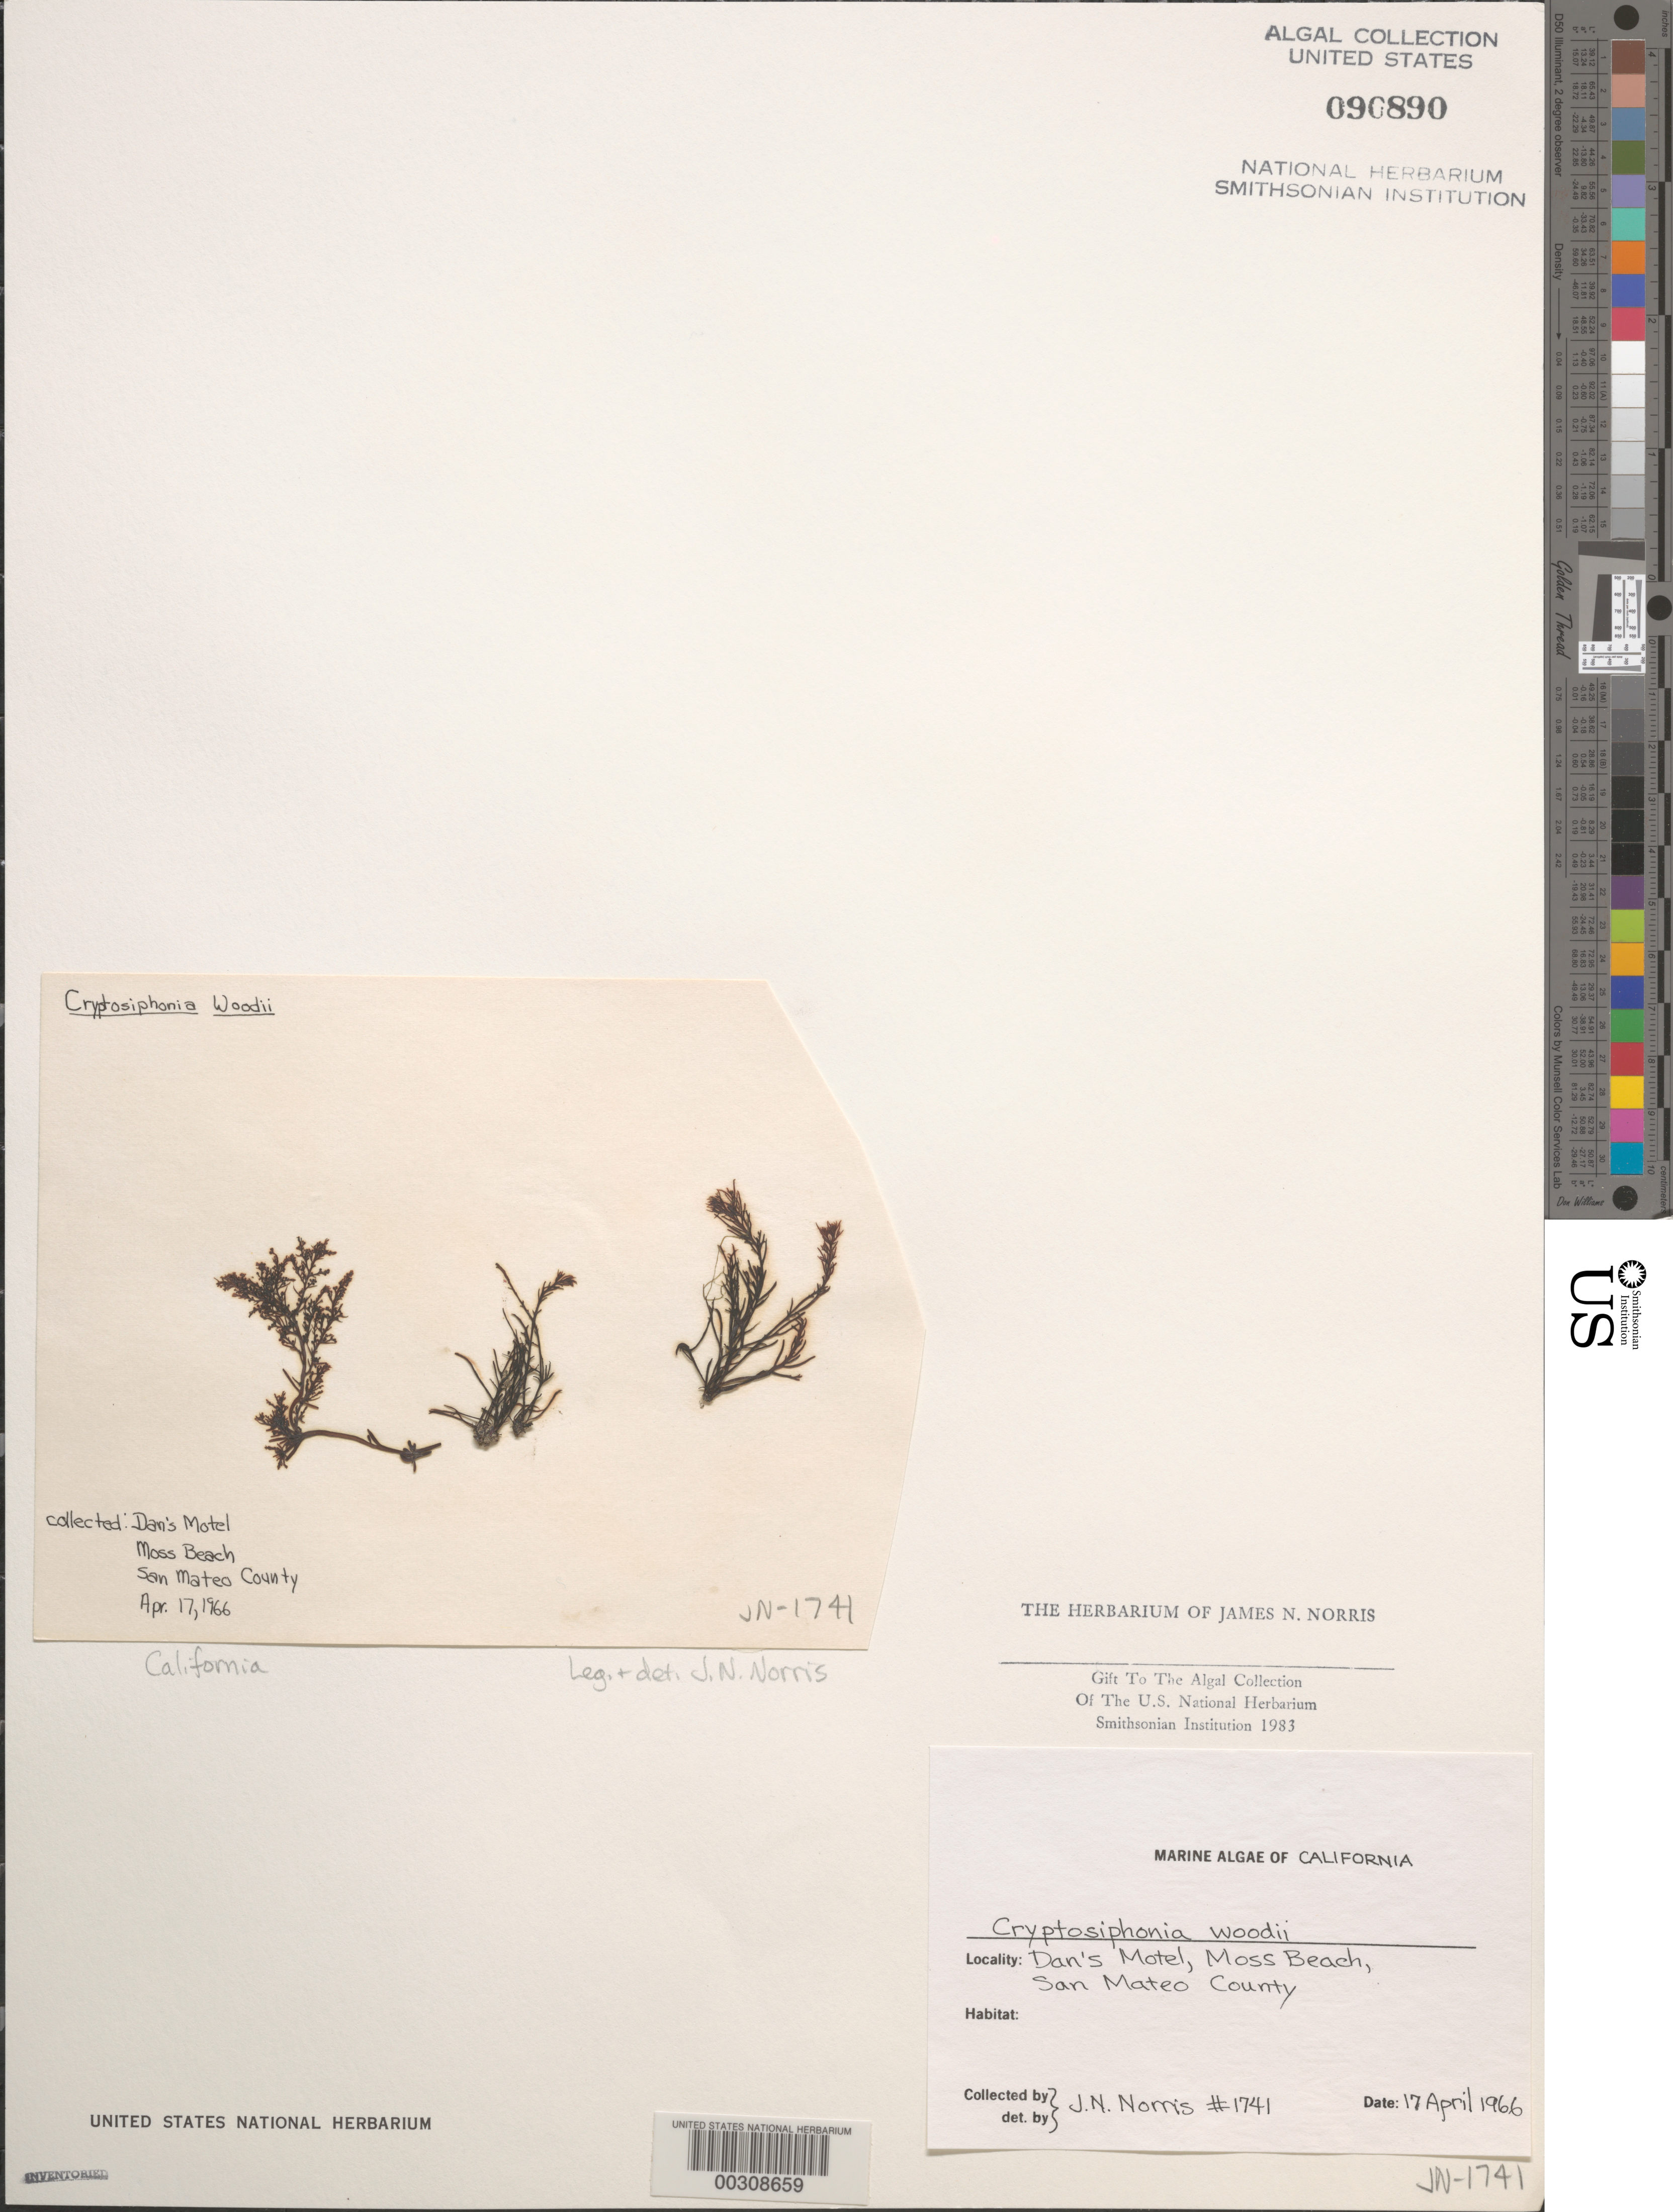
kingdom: Plantae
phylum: Rhodophyta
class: Florideophyceae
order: Gigartinales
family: Dumontiaceae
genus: Cryptosiphonia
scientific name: Cryptosiphonia woodii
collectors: J. Norris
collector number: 1741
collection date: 1966-04-17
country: United States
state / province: California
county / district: San Mateo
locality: Dan's Motel, Moss Beach, San Mateo County.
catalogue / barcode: US 90890